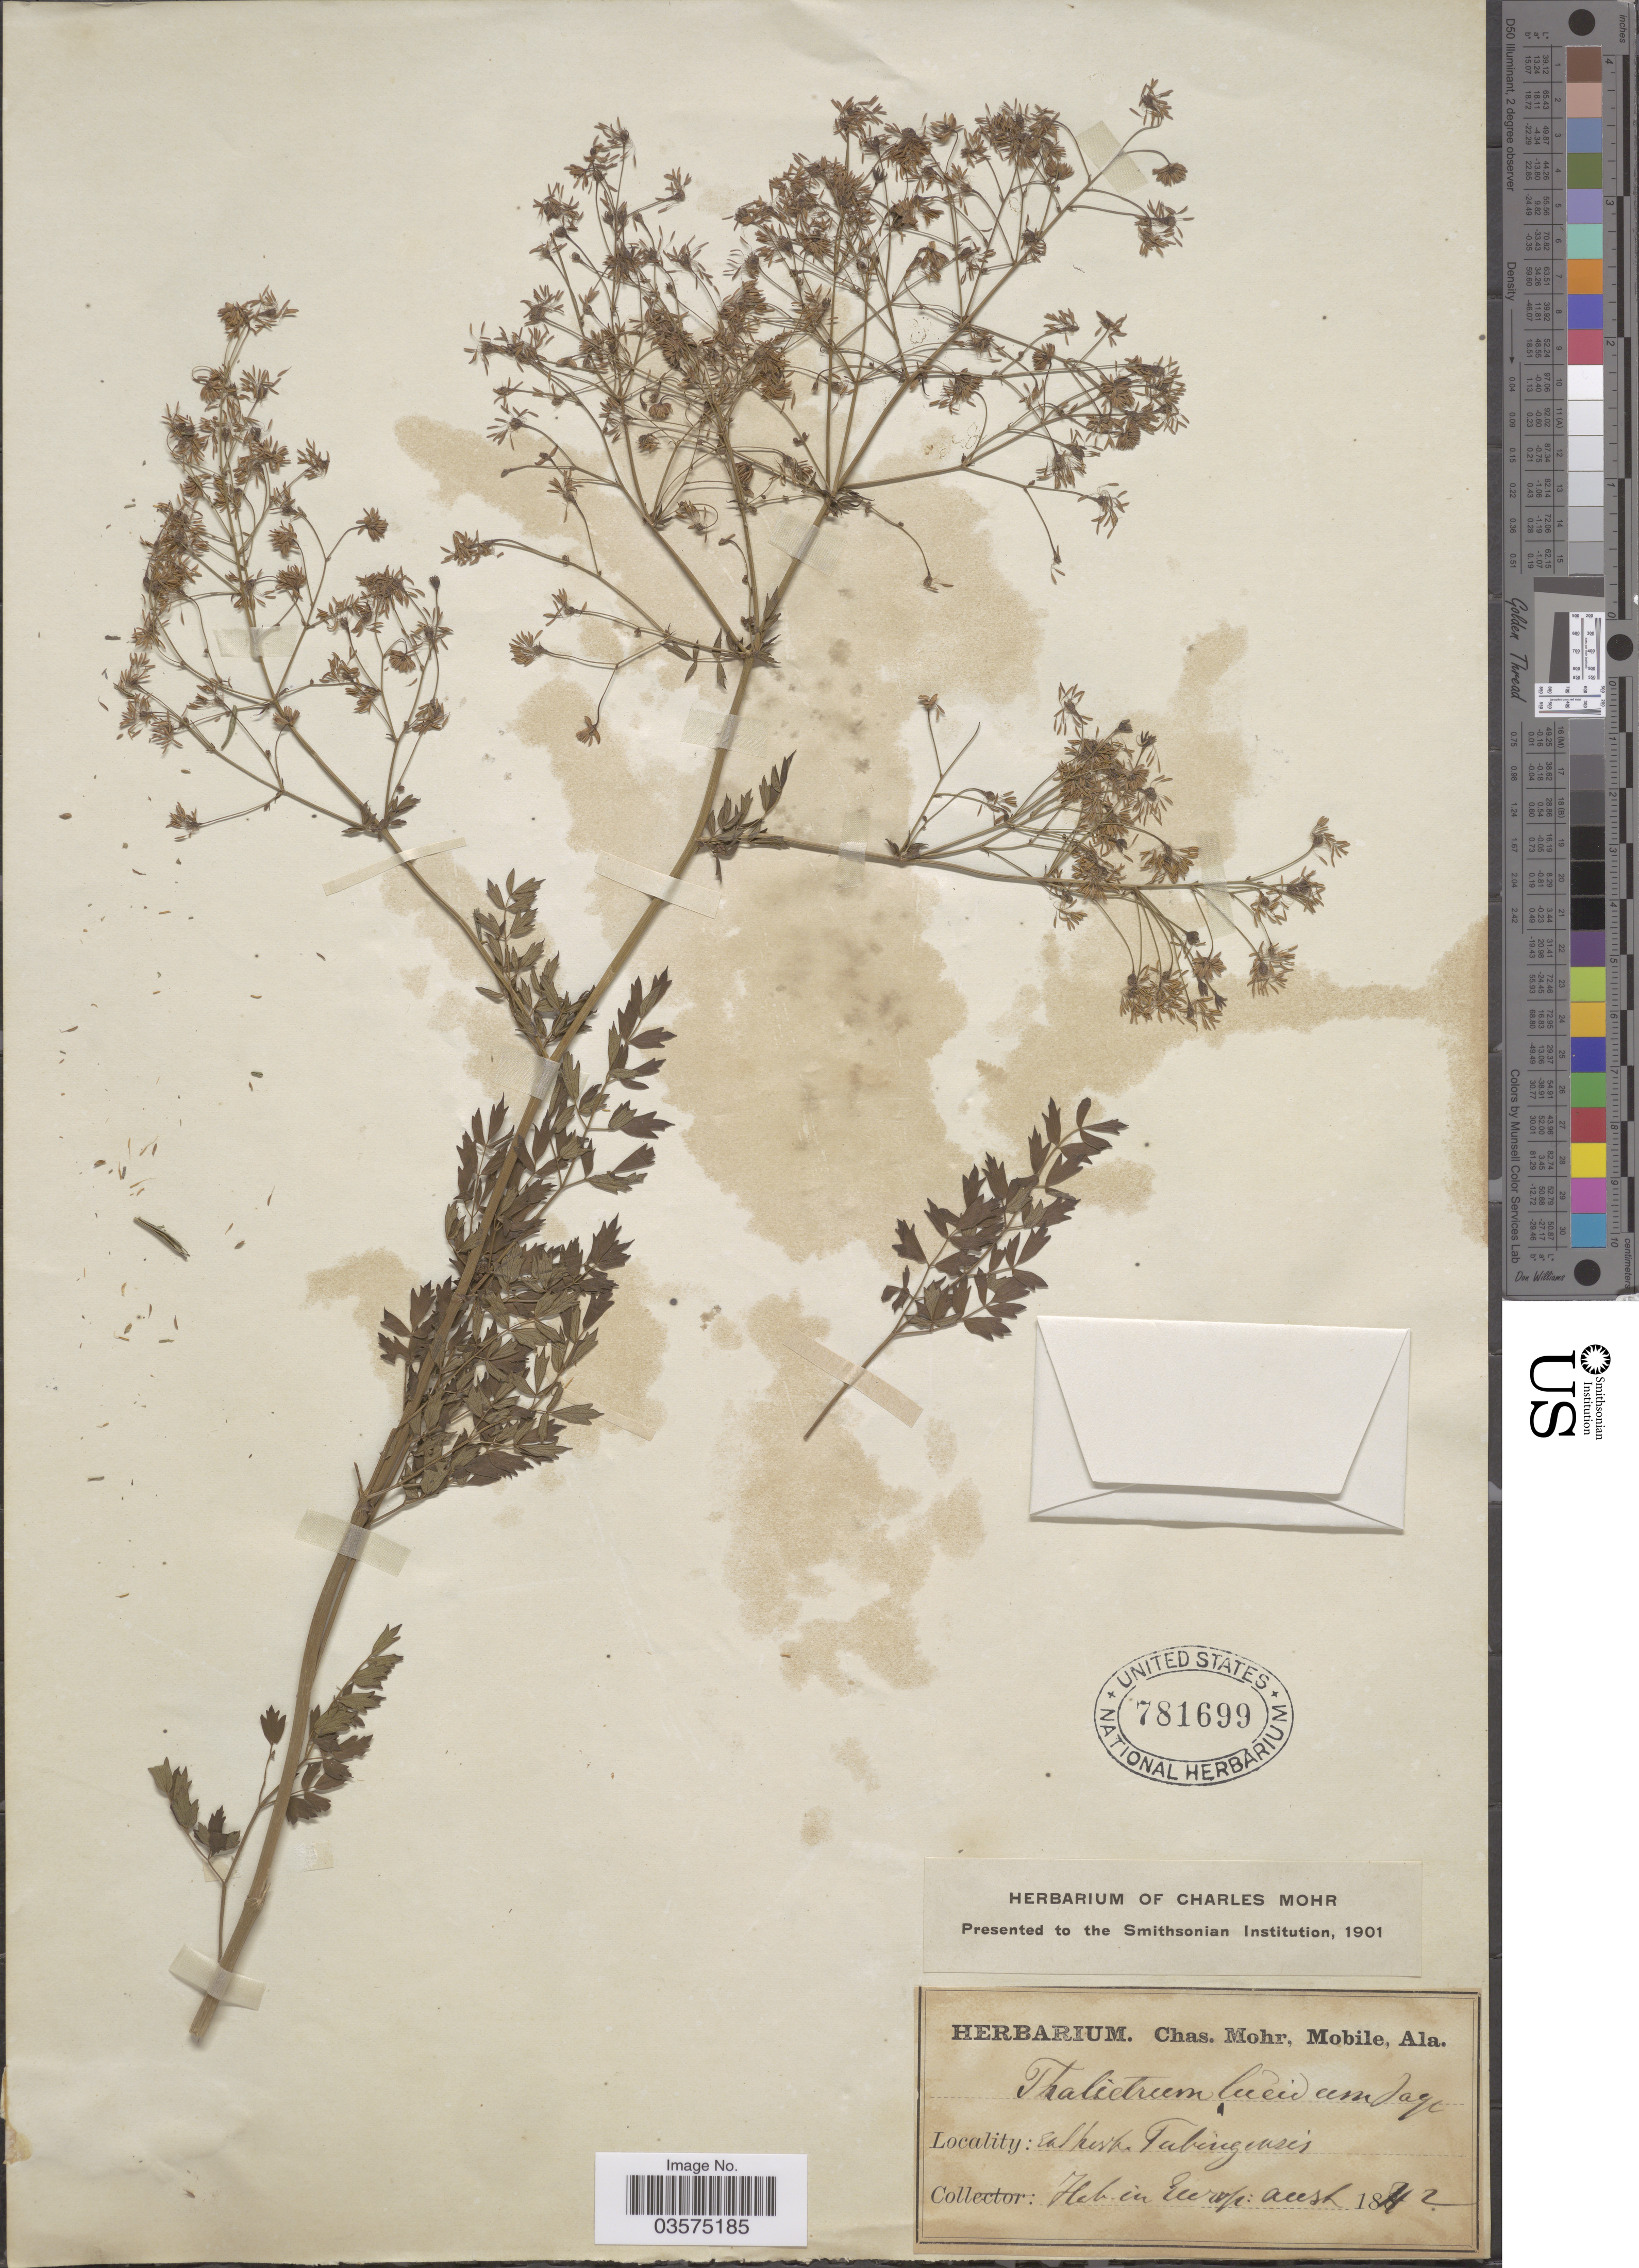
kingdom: Plantae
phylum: Tracheophyta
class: Magnoliopsida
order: Ranunculales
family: Ranunculaceae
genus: Thalictrum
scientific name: Thalictrum lucidum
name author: L.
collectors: Ex hort. Bot. Tubingen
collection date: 1842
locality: In Europe.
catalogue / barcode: US 781699